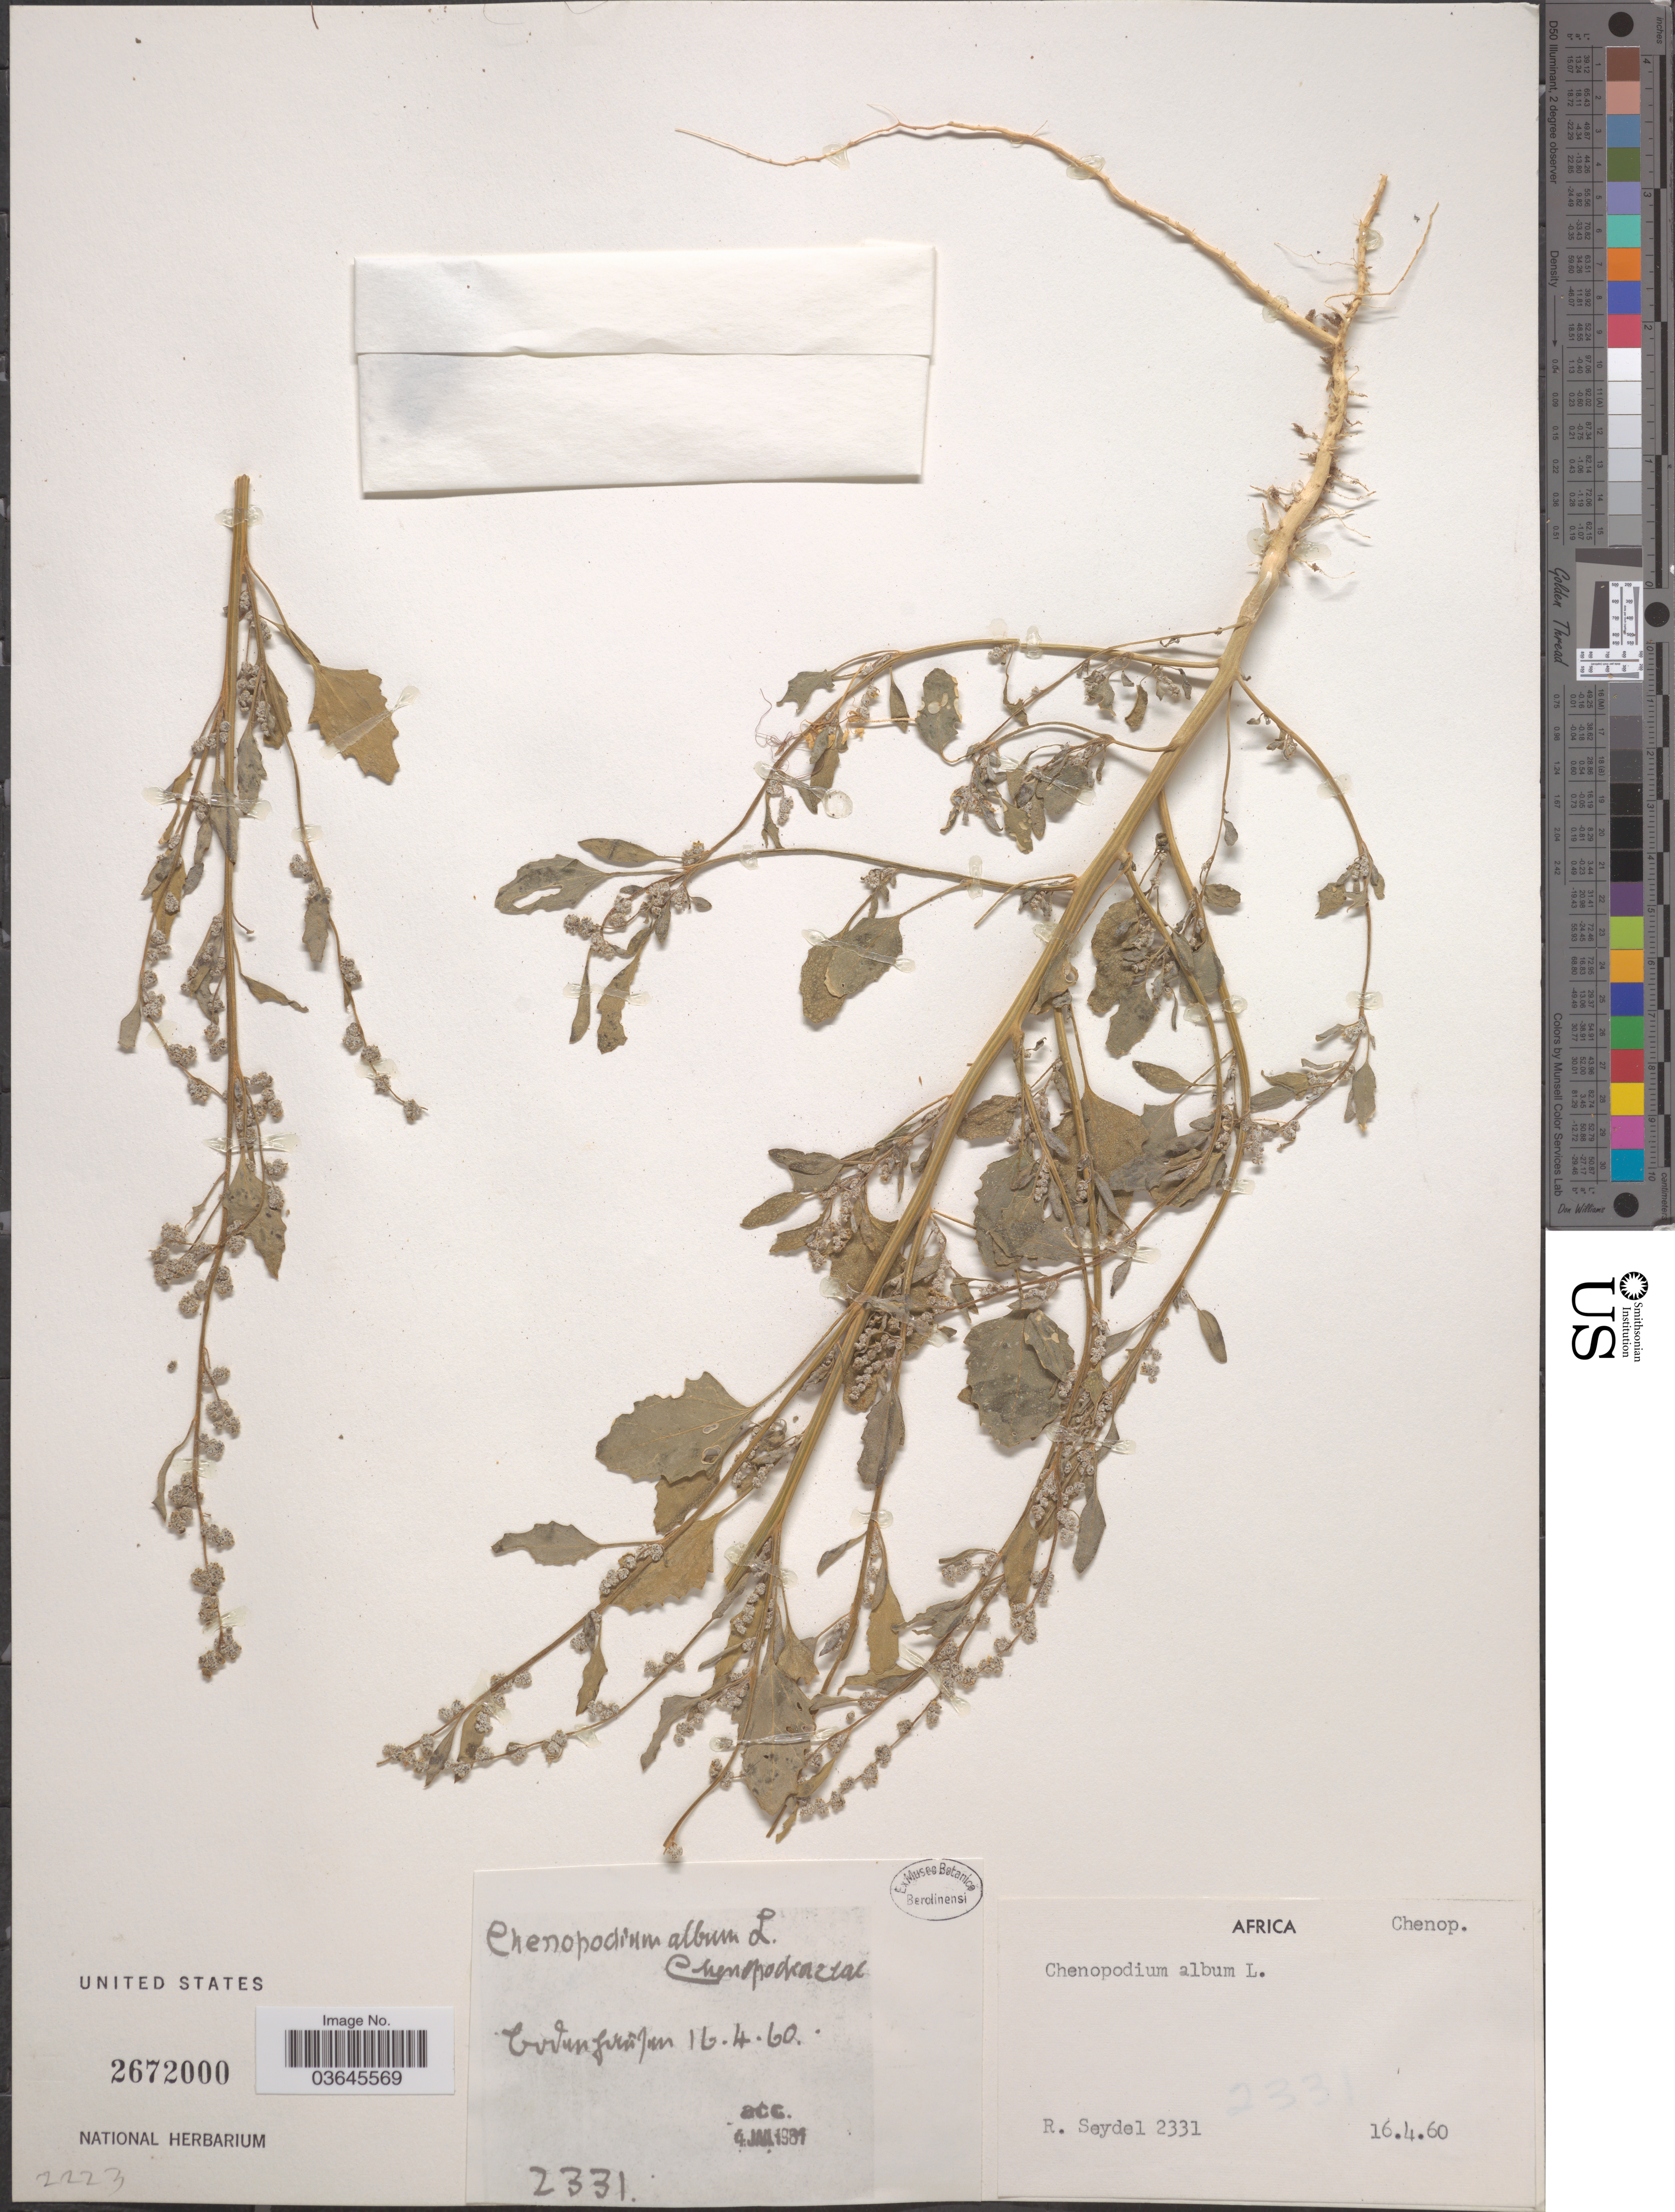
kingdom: Plantae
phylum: Tracheophyta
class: Magnoliopsida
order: Caryophyllales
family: Amaranthaceae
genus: Chenopodium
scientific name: Chenopodium album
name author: L.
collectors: R. Seydel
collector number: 2331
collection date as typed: Transcribed d/m/y: 16/4/60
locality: Africa. Codunfirunfun [interpreted].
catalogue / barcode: US 2672000